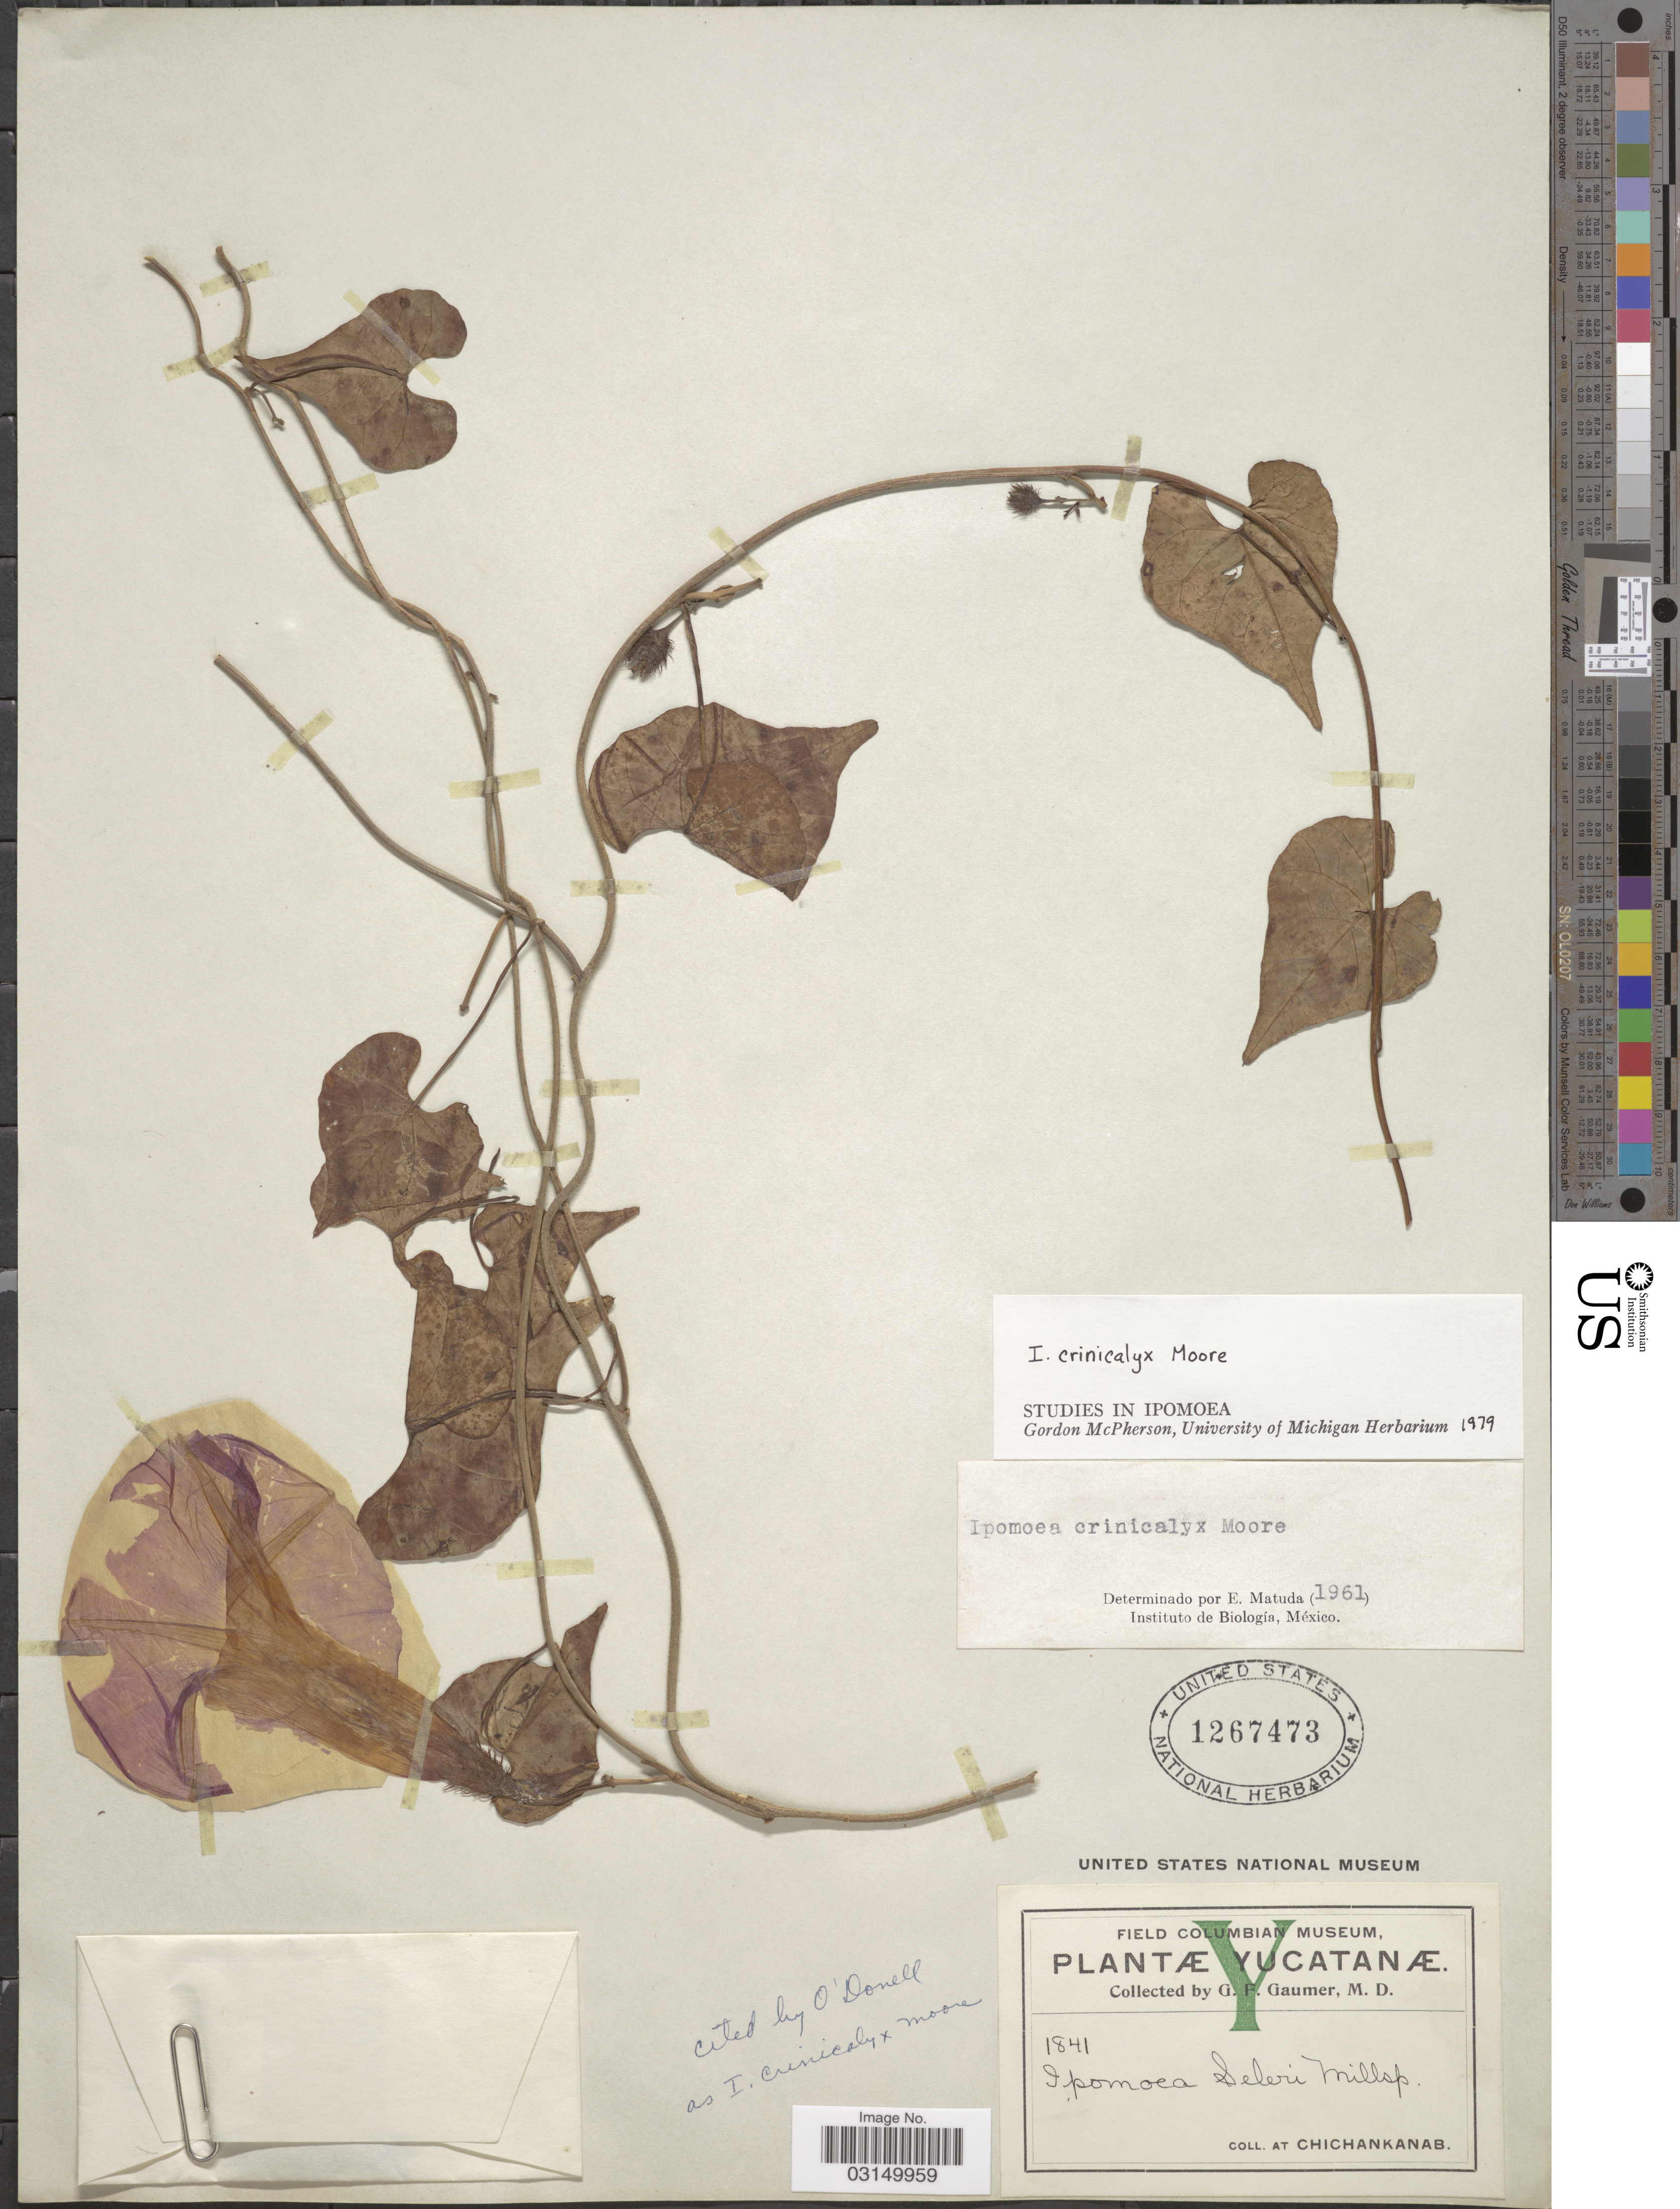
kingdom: Plantae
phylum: Tracheophyta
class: Magnoliopsida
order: Solanales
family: Convolvulaceae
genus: Ipomoea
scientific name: Ipomoea crinicalyx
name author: S. Moore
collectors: G. F. Gaumer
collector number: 1841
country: Mexico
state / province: Yucatán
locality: At Chichankanab.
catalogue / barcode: US 1267473